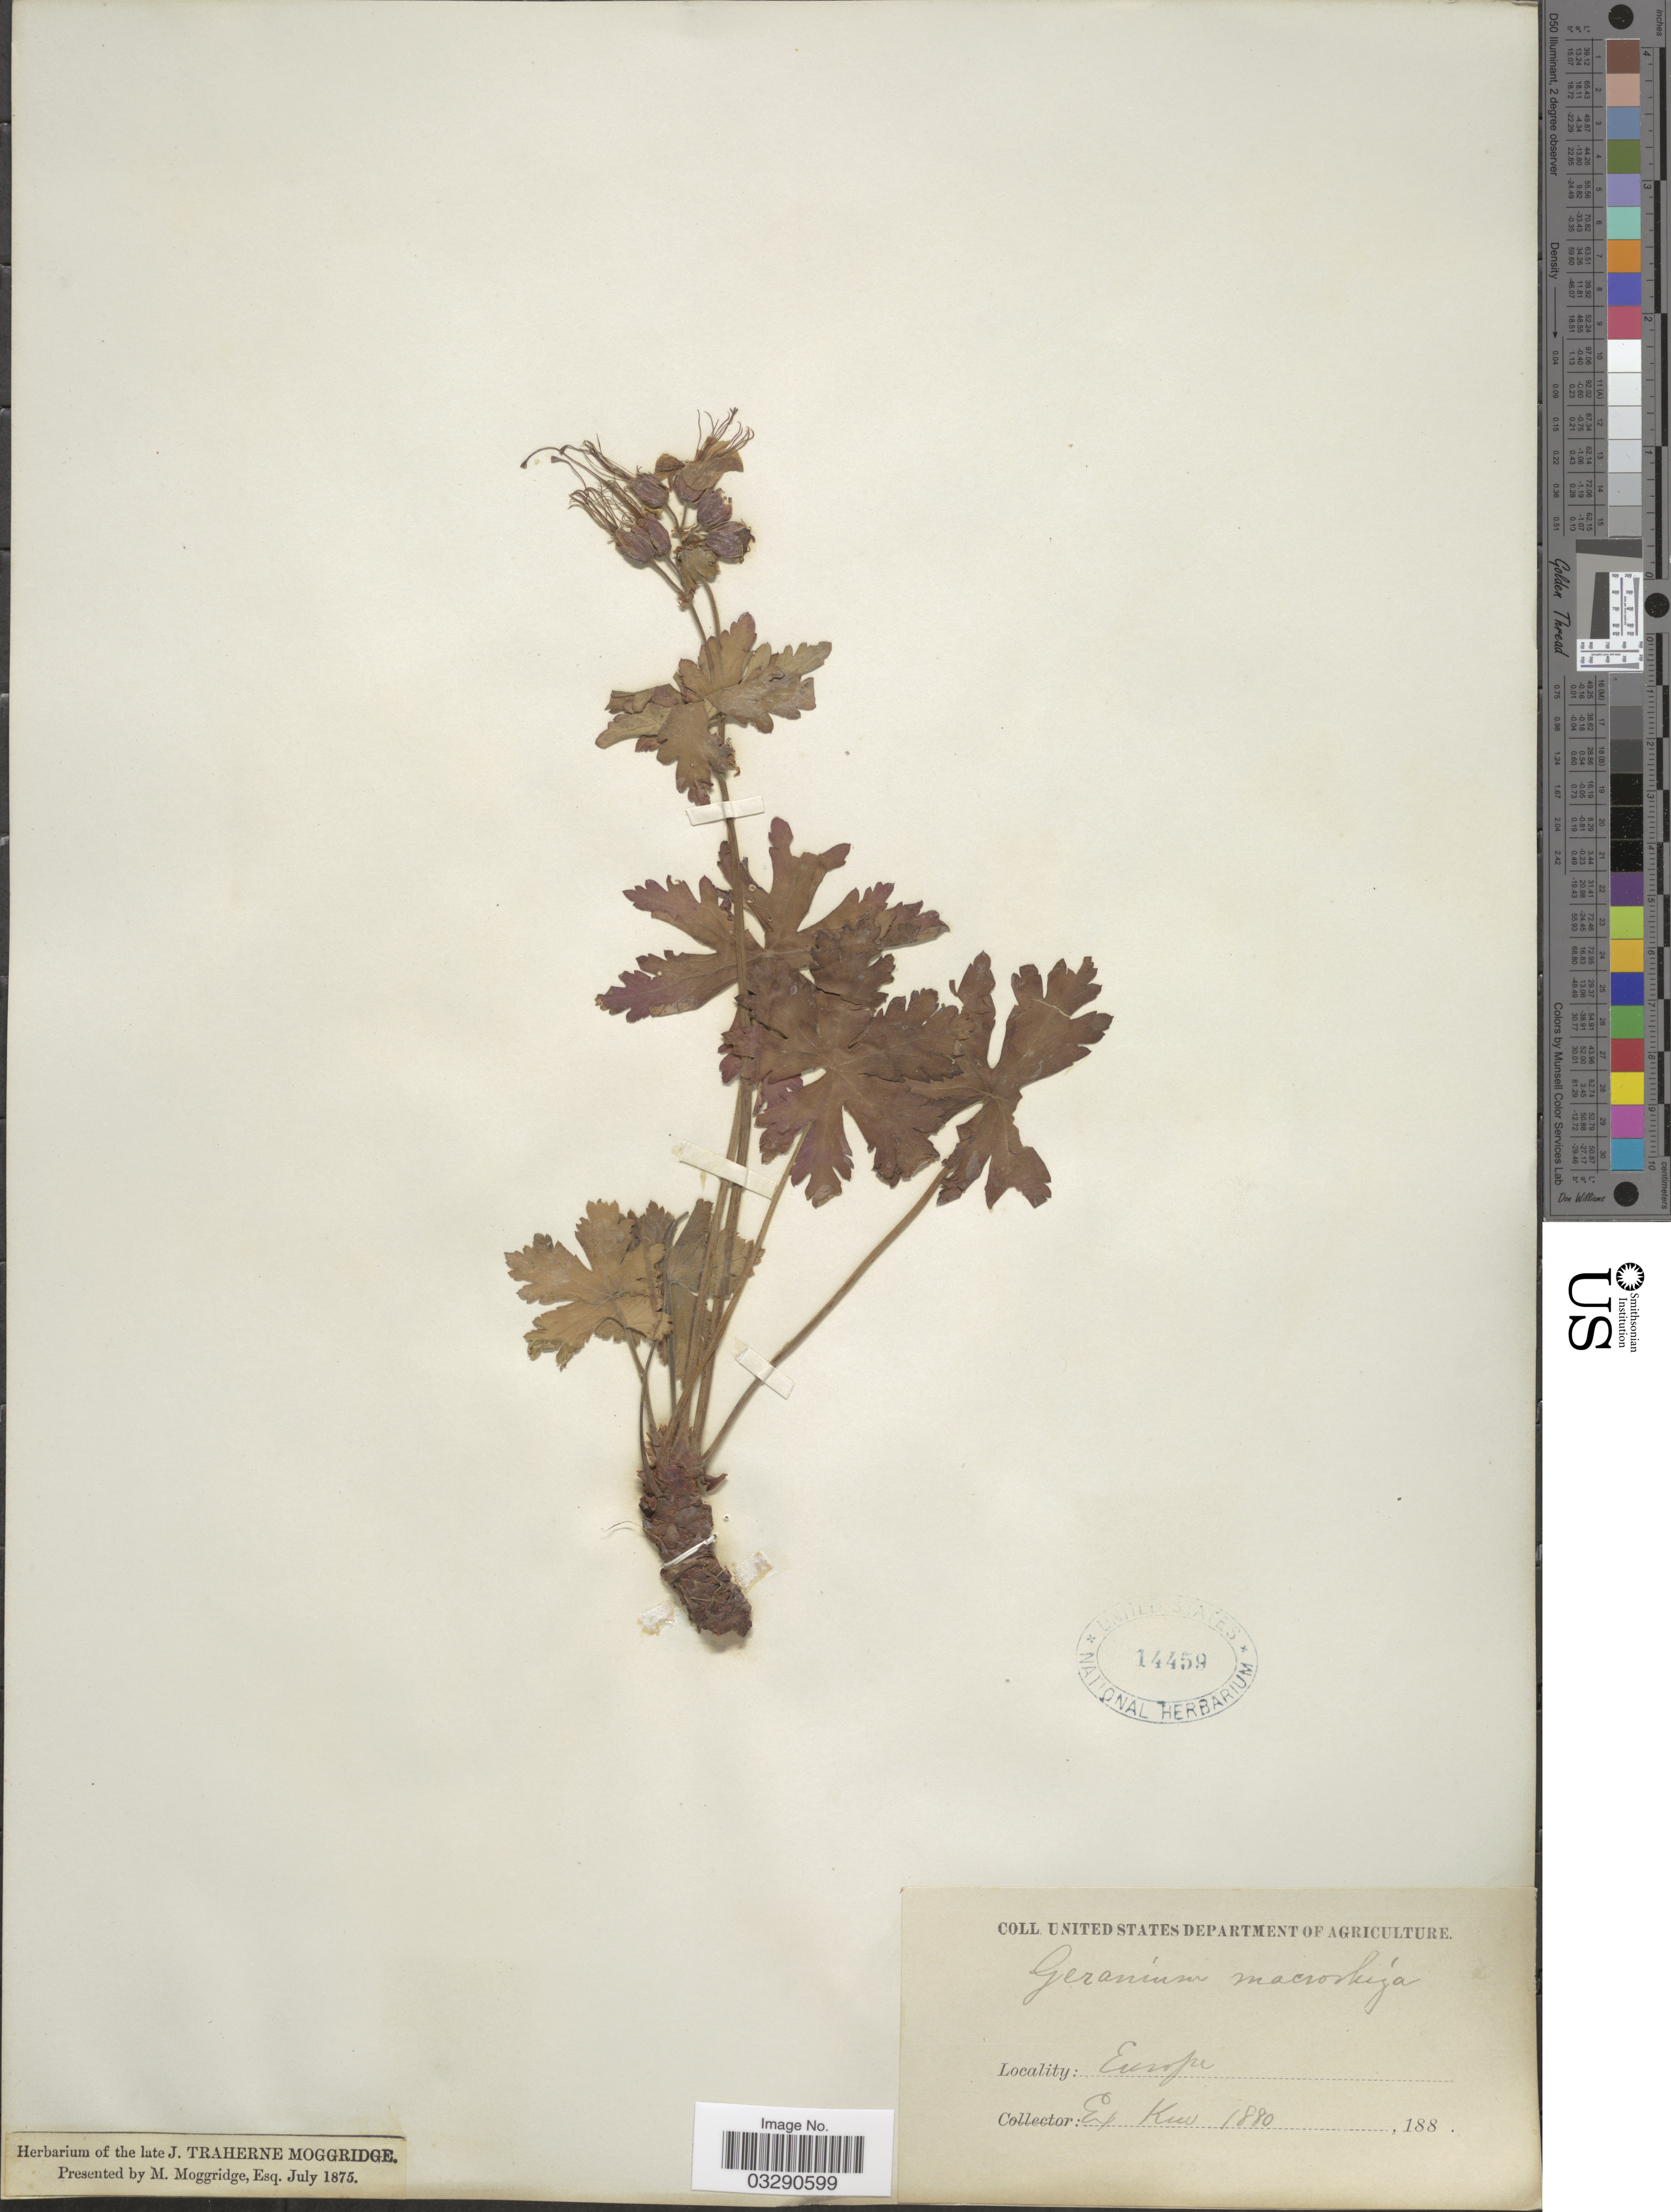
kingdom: Plantae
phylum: Tracheophyta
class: Magnoliopsida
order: Geraniales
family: Geraniaceae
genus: Geranium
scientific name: Geranium macrorrhizum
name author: L.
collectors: ex herb. J.T. Moggridge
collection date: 1880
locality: Europe.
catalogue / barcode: US 14459